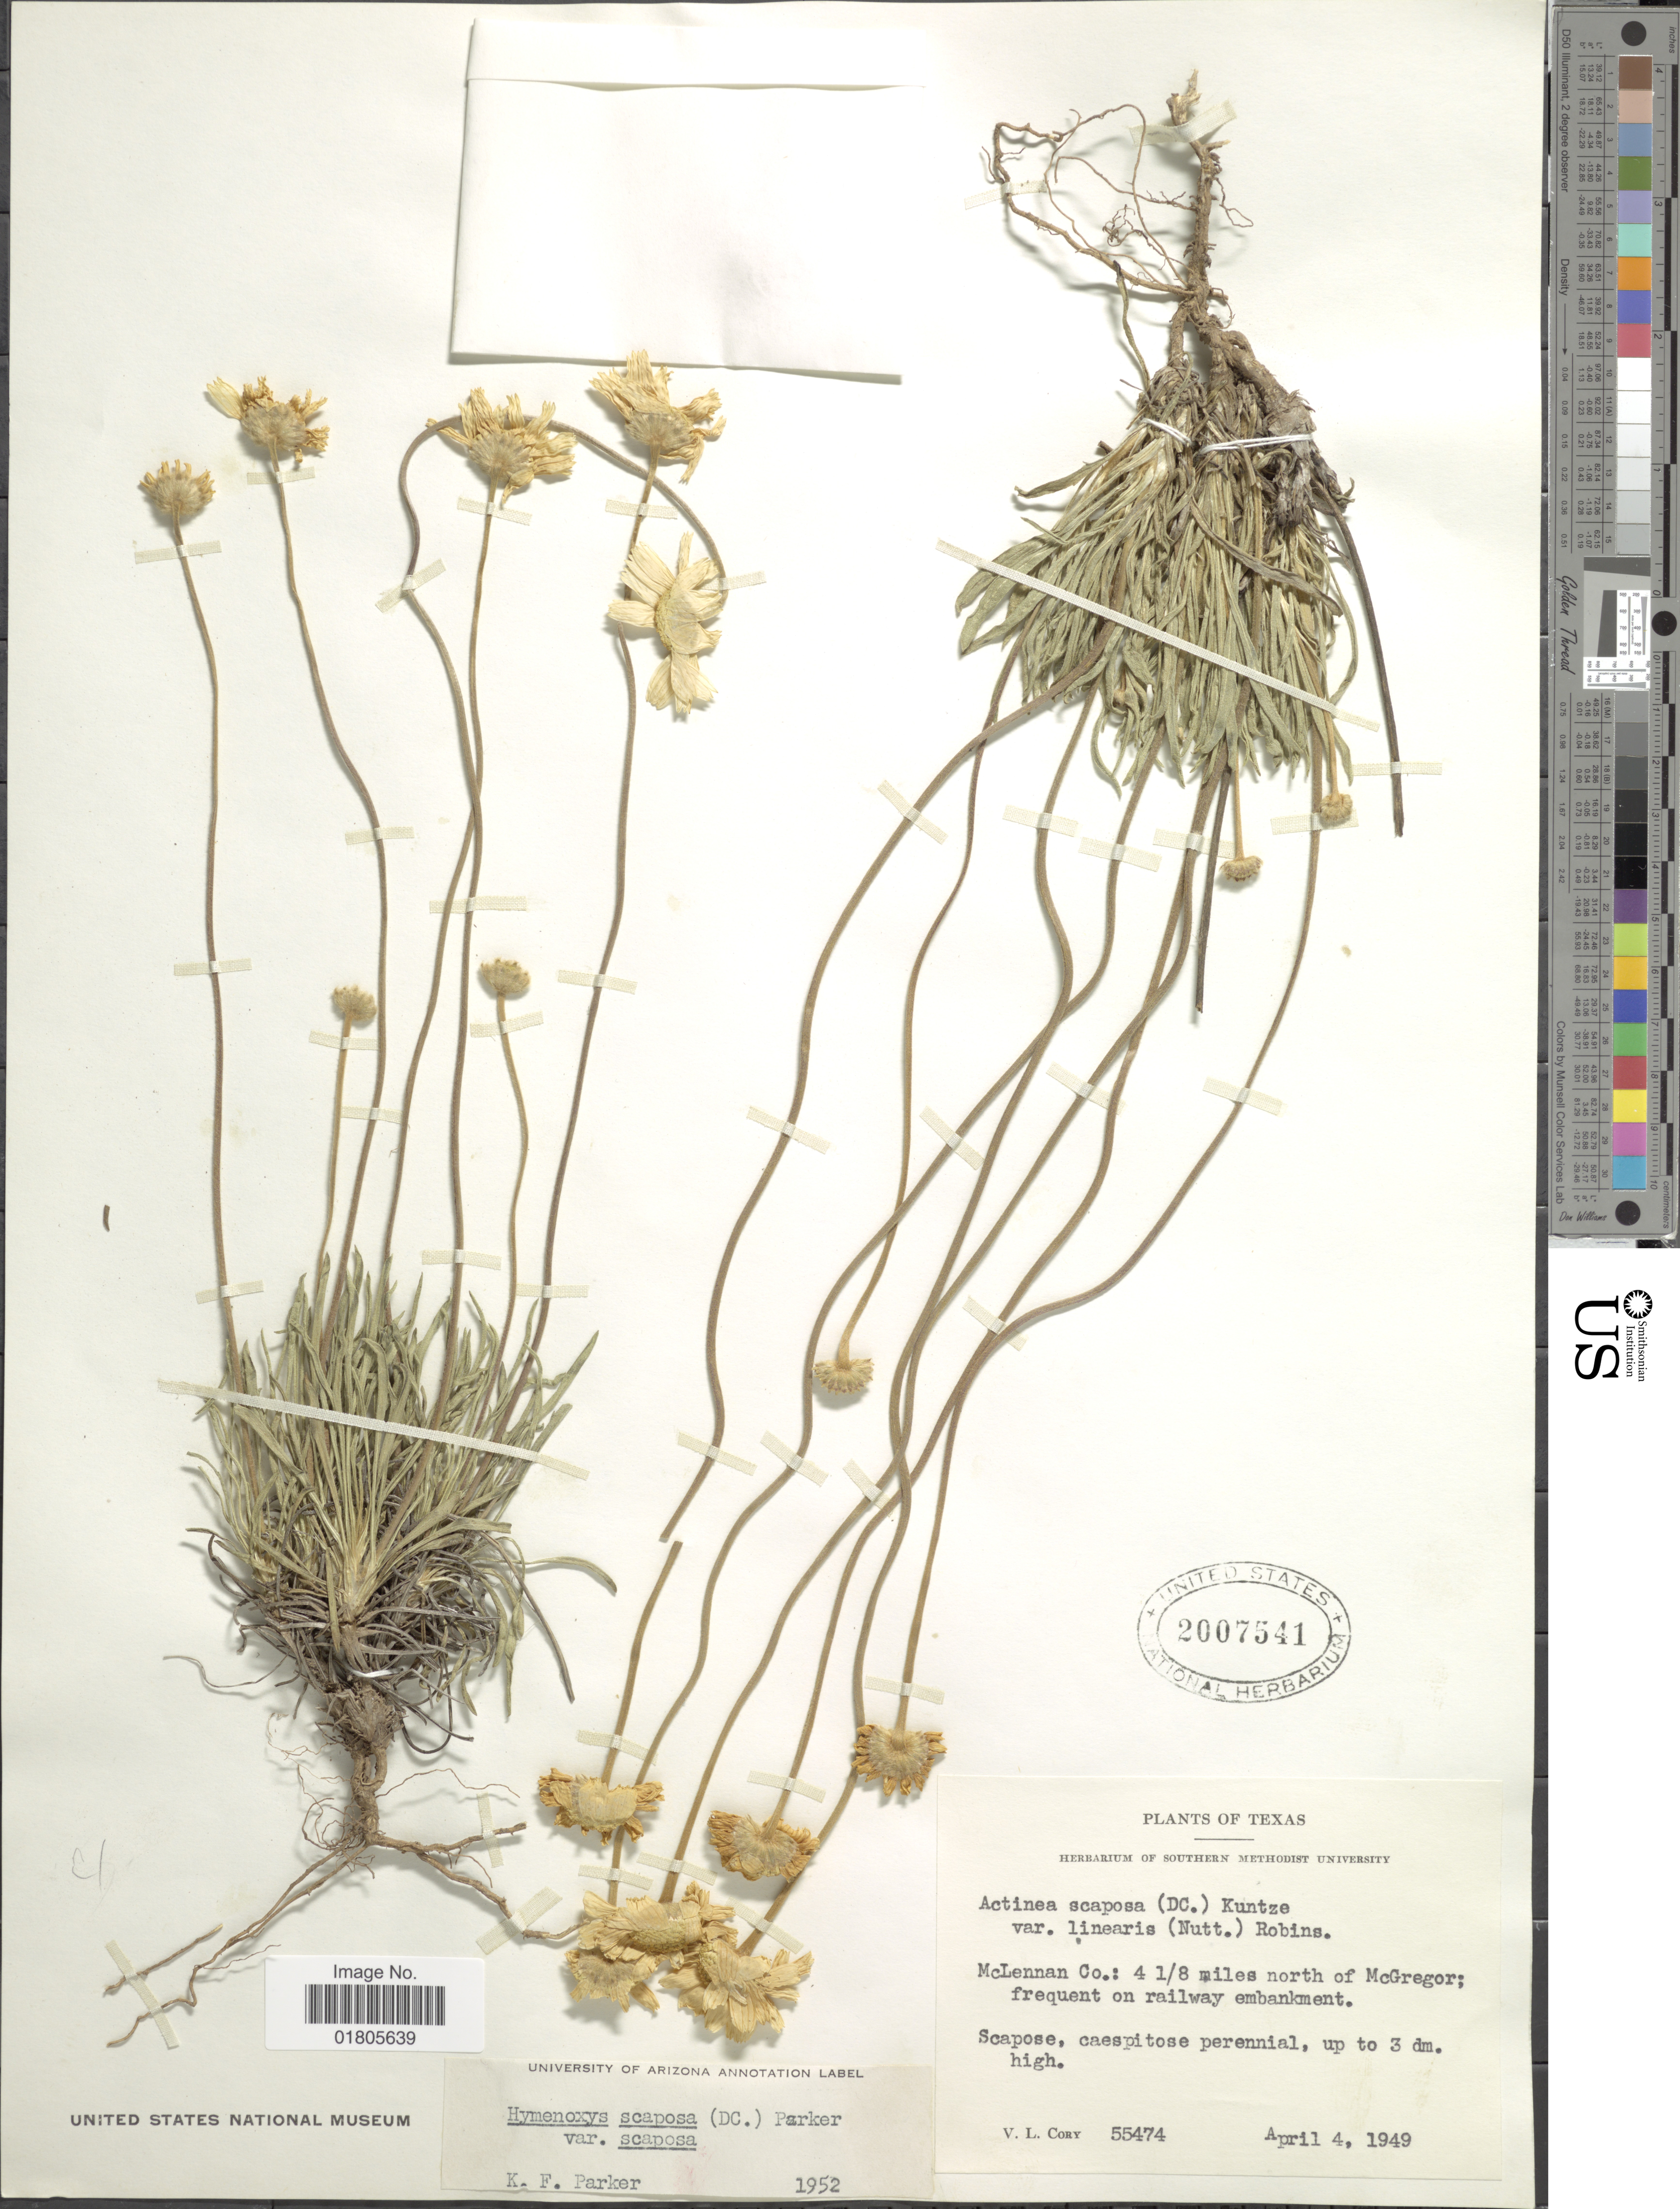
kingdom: Plantae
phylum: Tracheophyta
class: Magnoliopsida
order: Asterales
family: Asteraceae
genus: Actinea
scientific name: Actinea scaposa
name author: (DC.) Kuntze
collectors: V. Cory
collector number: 55474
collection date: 1949-04-04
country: United States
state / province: Texas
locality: McLennan Co.: 4 1/8 miles north of McGregor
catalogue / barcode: US 2007541